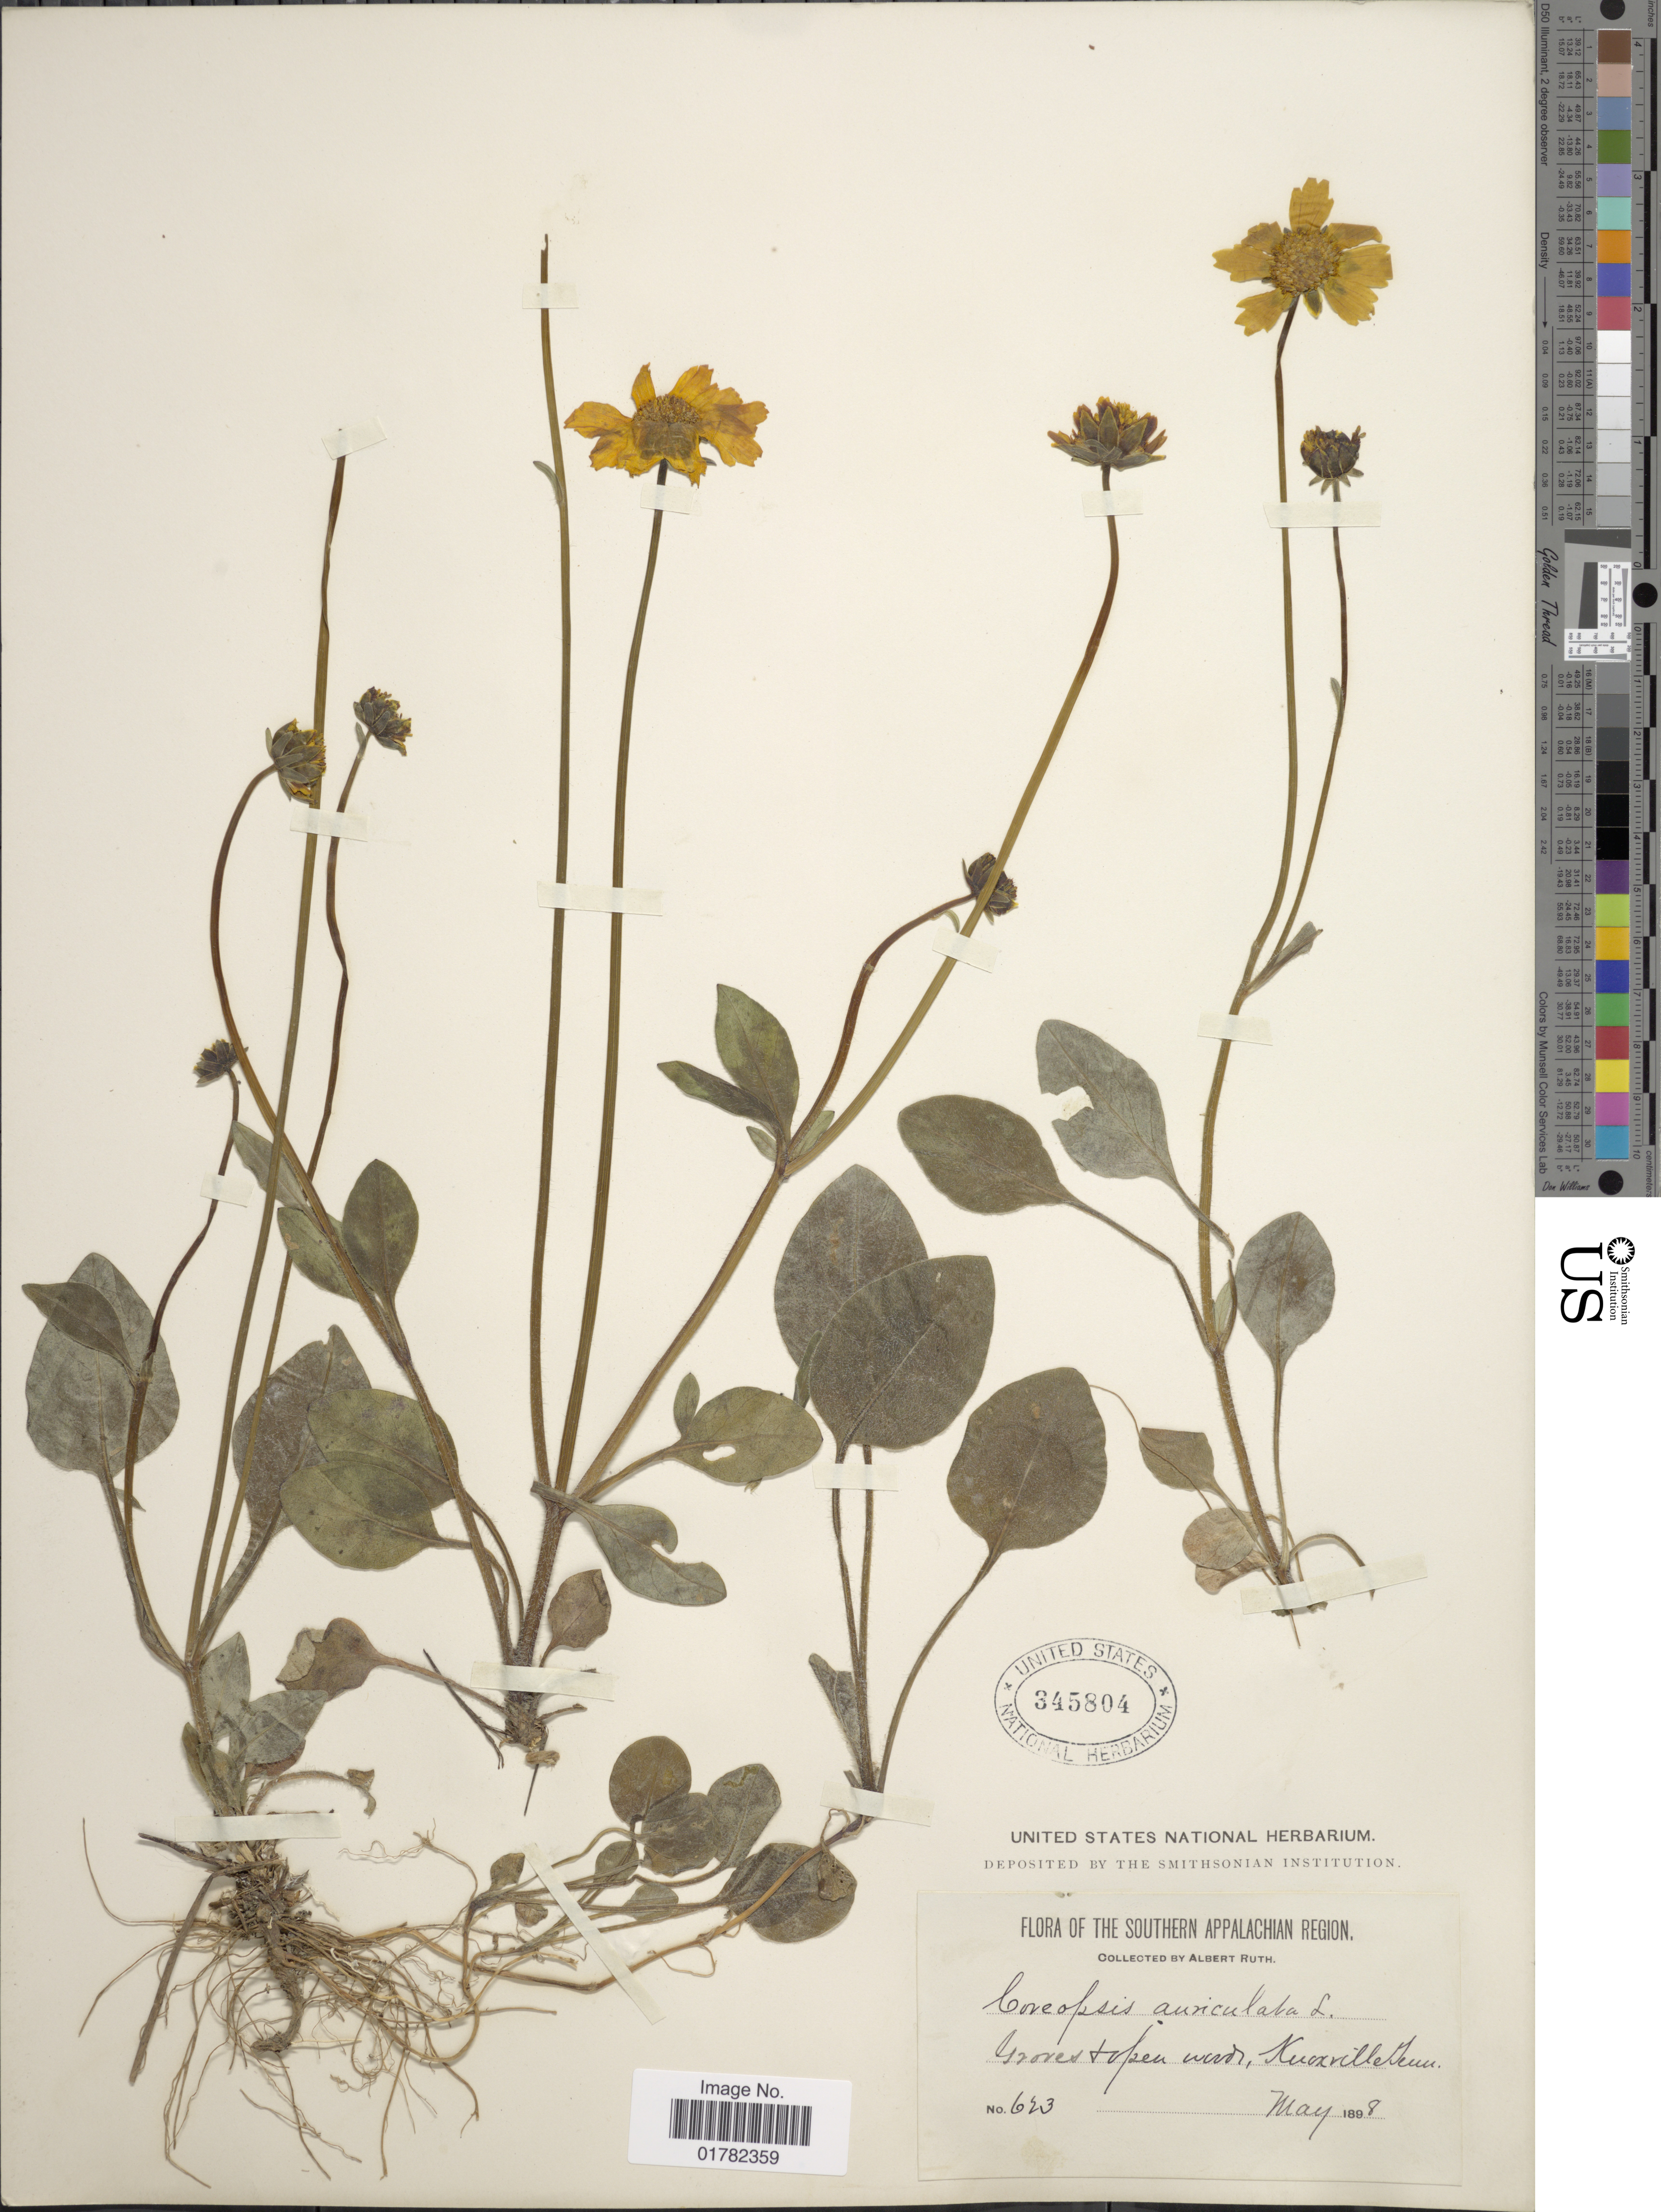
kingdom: Plantae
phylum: Tracheophyta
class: Magnoliopsida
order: Asterales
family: Asteraceae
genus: Coreopsis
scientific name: Coreopsis auriculata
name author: L.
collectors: A. Ruth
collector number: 623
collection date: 1898-05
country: United States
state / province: Tennessee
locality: Grores + open woods, Knoxville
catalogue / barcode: US 345804